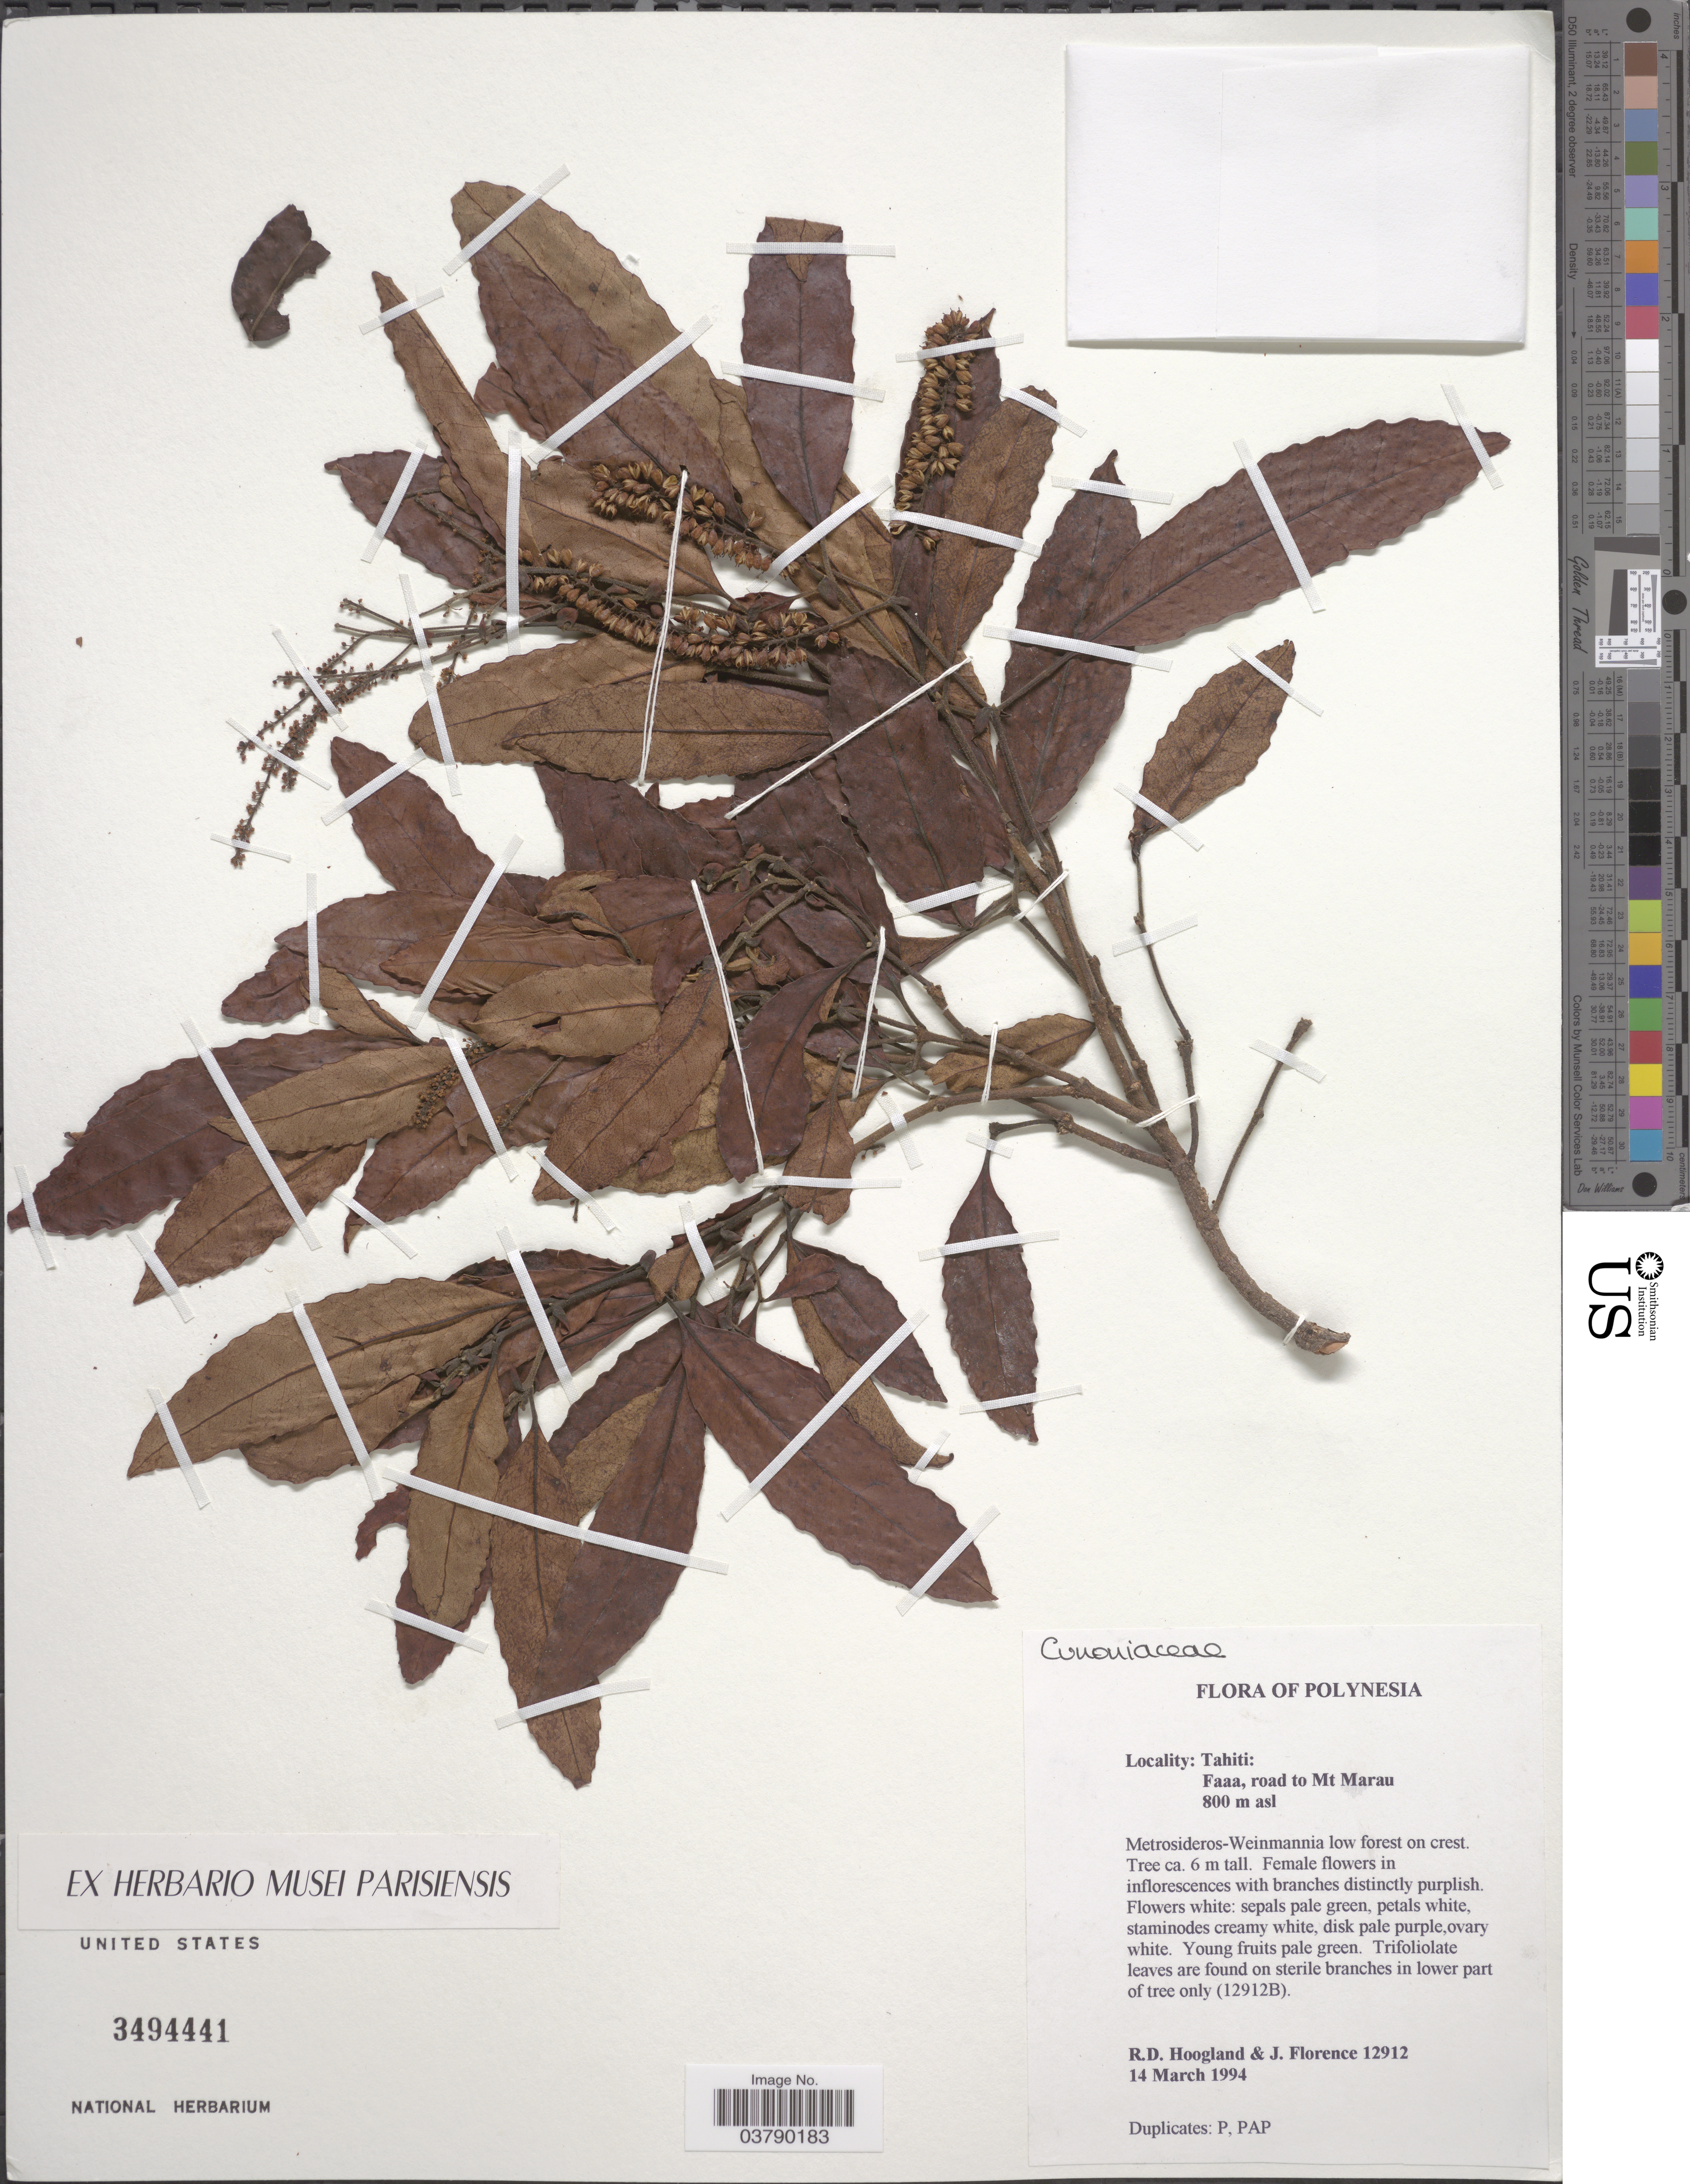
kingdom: Plantae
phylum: Tracheophyta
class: Magnoliopsida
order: Oxalidales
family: Cunoniaceae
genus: Pterophylla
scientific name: Pterophylla parviflora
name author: (G. Forst.) Pillon & H.C. Hopkins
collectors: R. D. Hoogland & J. Florence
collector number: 12912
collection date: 1994-03-14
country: French Polynesia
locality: Tahiti: Faaa, road to Mt. Marau.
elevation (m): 800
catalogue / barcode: US 3494441